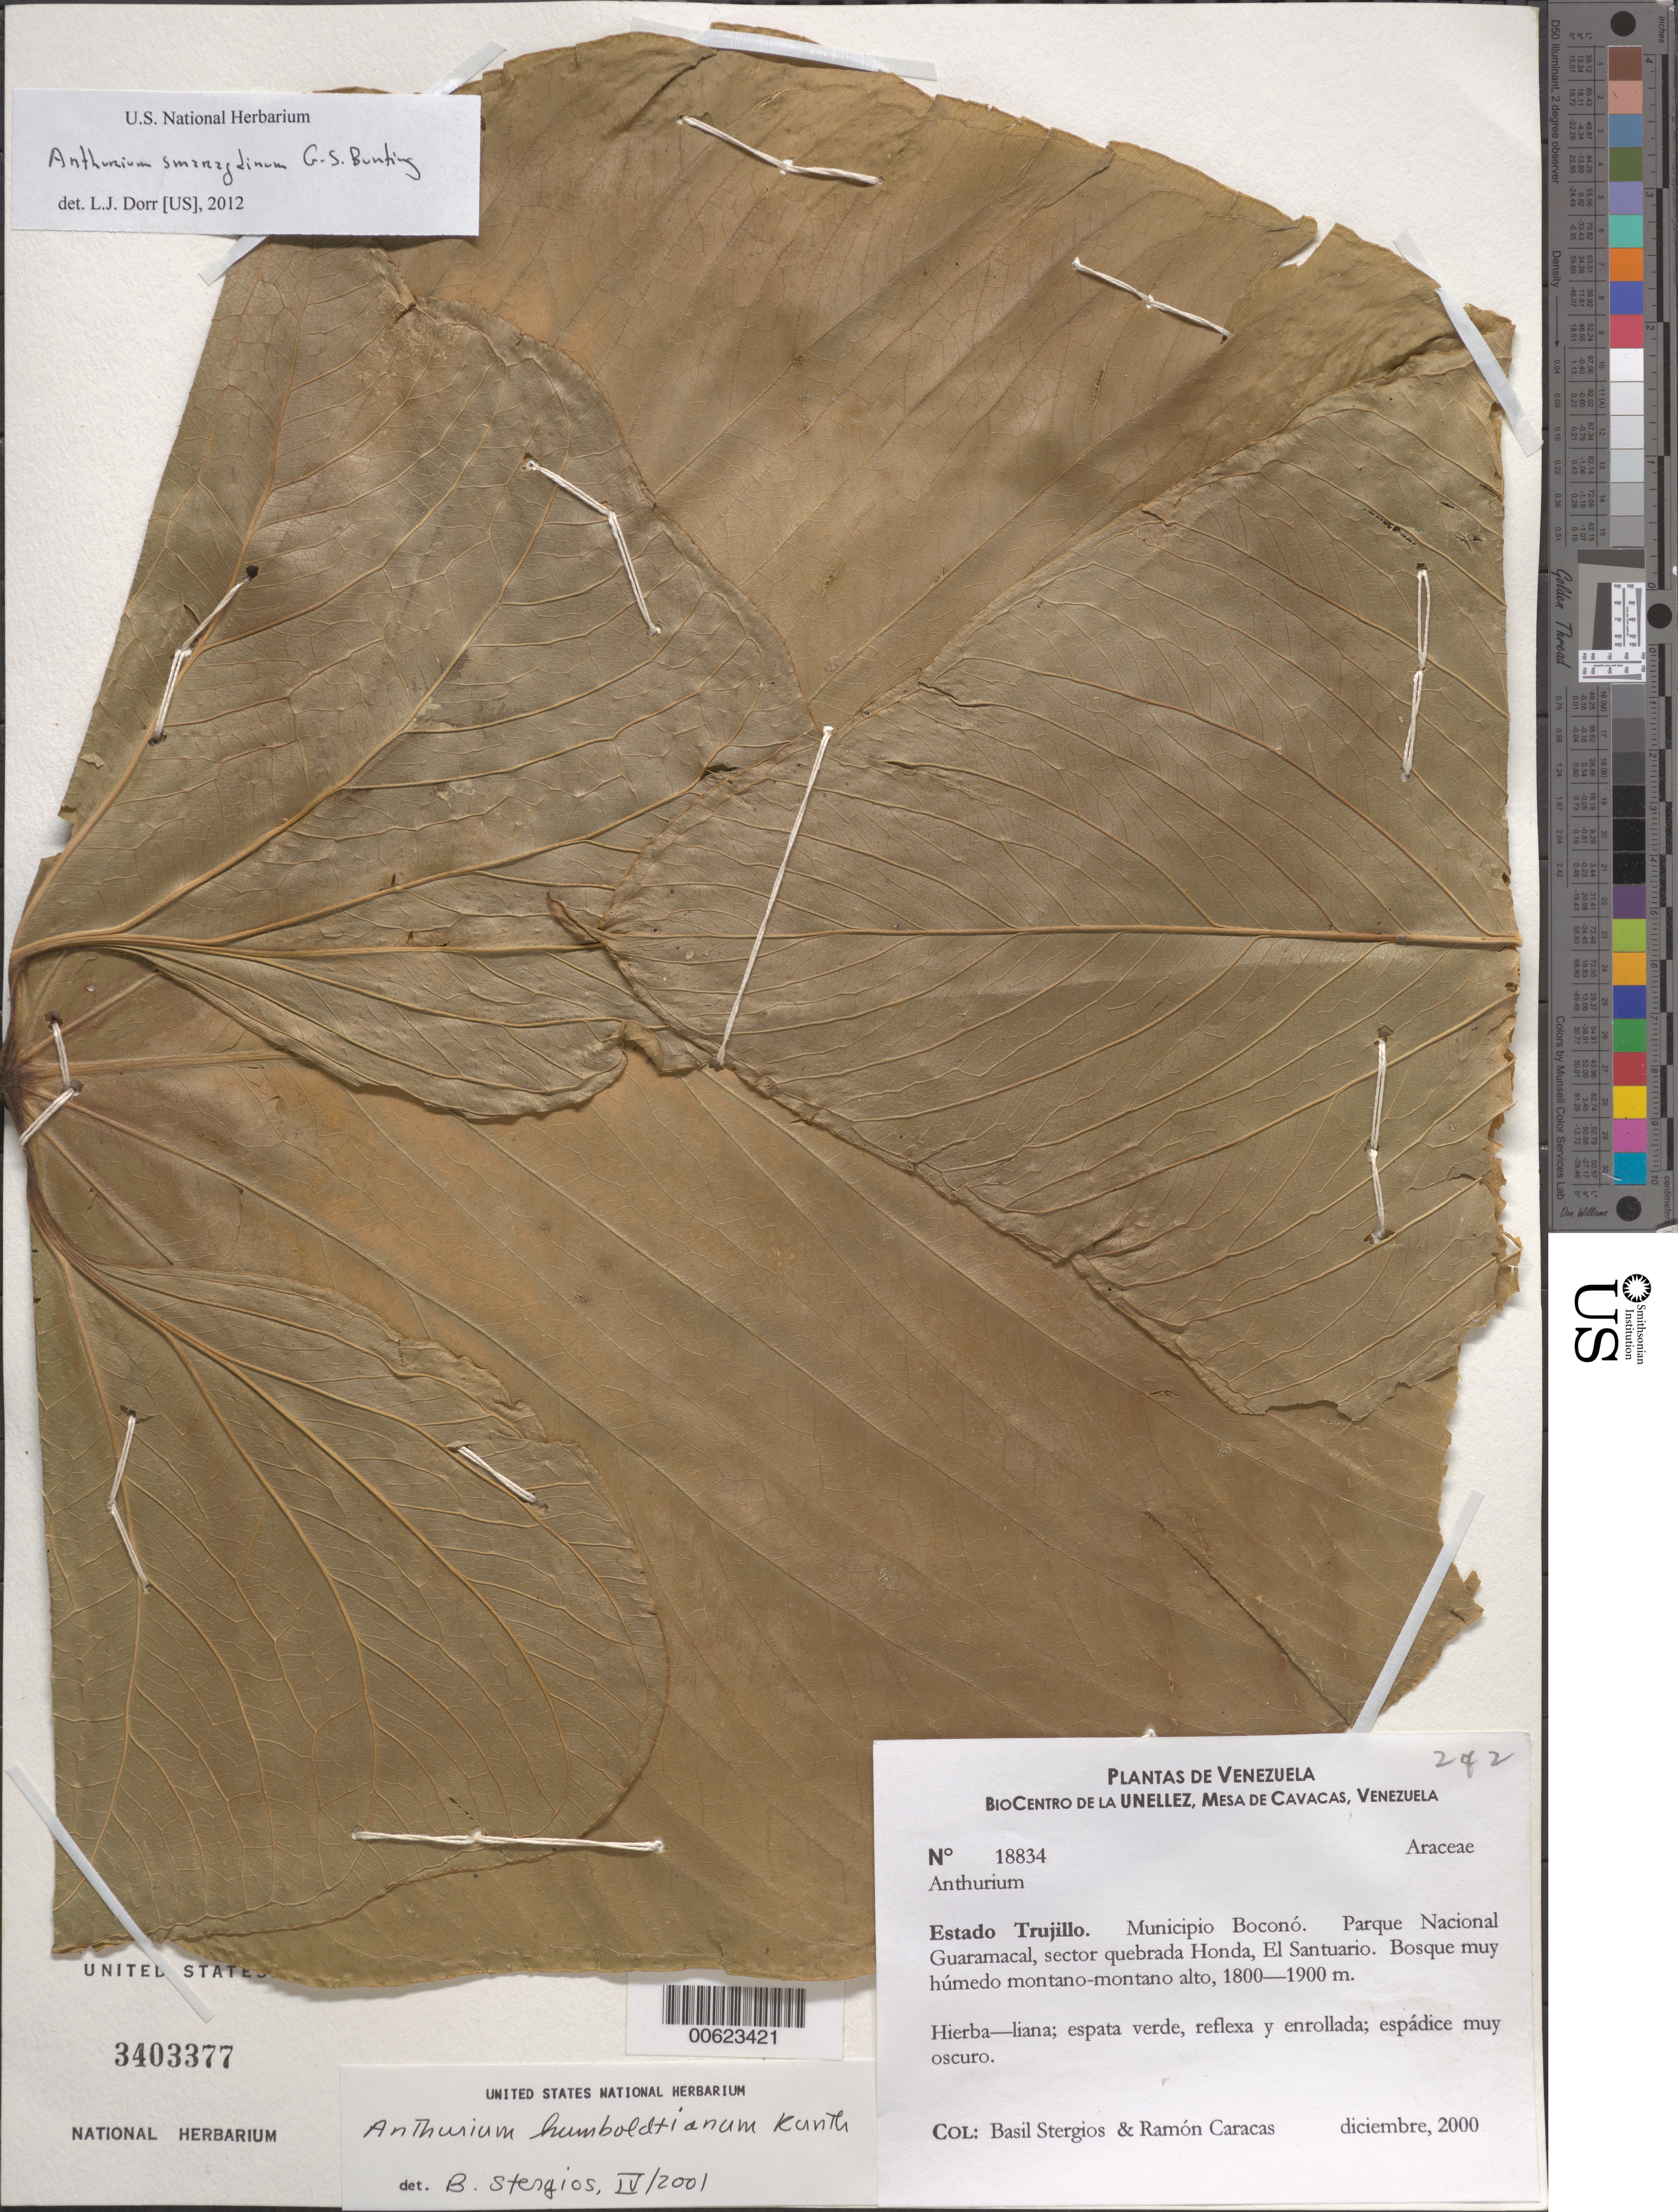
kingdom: Plantae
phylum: Tracheophyta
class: Liliopsida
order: Alismatales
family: Araceae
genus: Anthurium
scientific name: Anthurium smaragdinum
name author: G.S. Bunting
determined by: Dorr, L. J., (BOT), Smithsonian Institution - National Museum of Natural History (UNITED STATES)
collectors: B. G. Stergios & R. Caracas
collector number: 18834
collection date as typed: Dec 2000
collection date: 2000-12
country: Venezuela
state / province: Trujillo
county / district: Boconó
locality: Parque Nacional Guaramacal, quebrada Honda, El Santuario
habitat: Bosque muy húmedo montano-montano alto.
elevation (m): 1800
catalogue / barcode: US 3403377